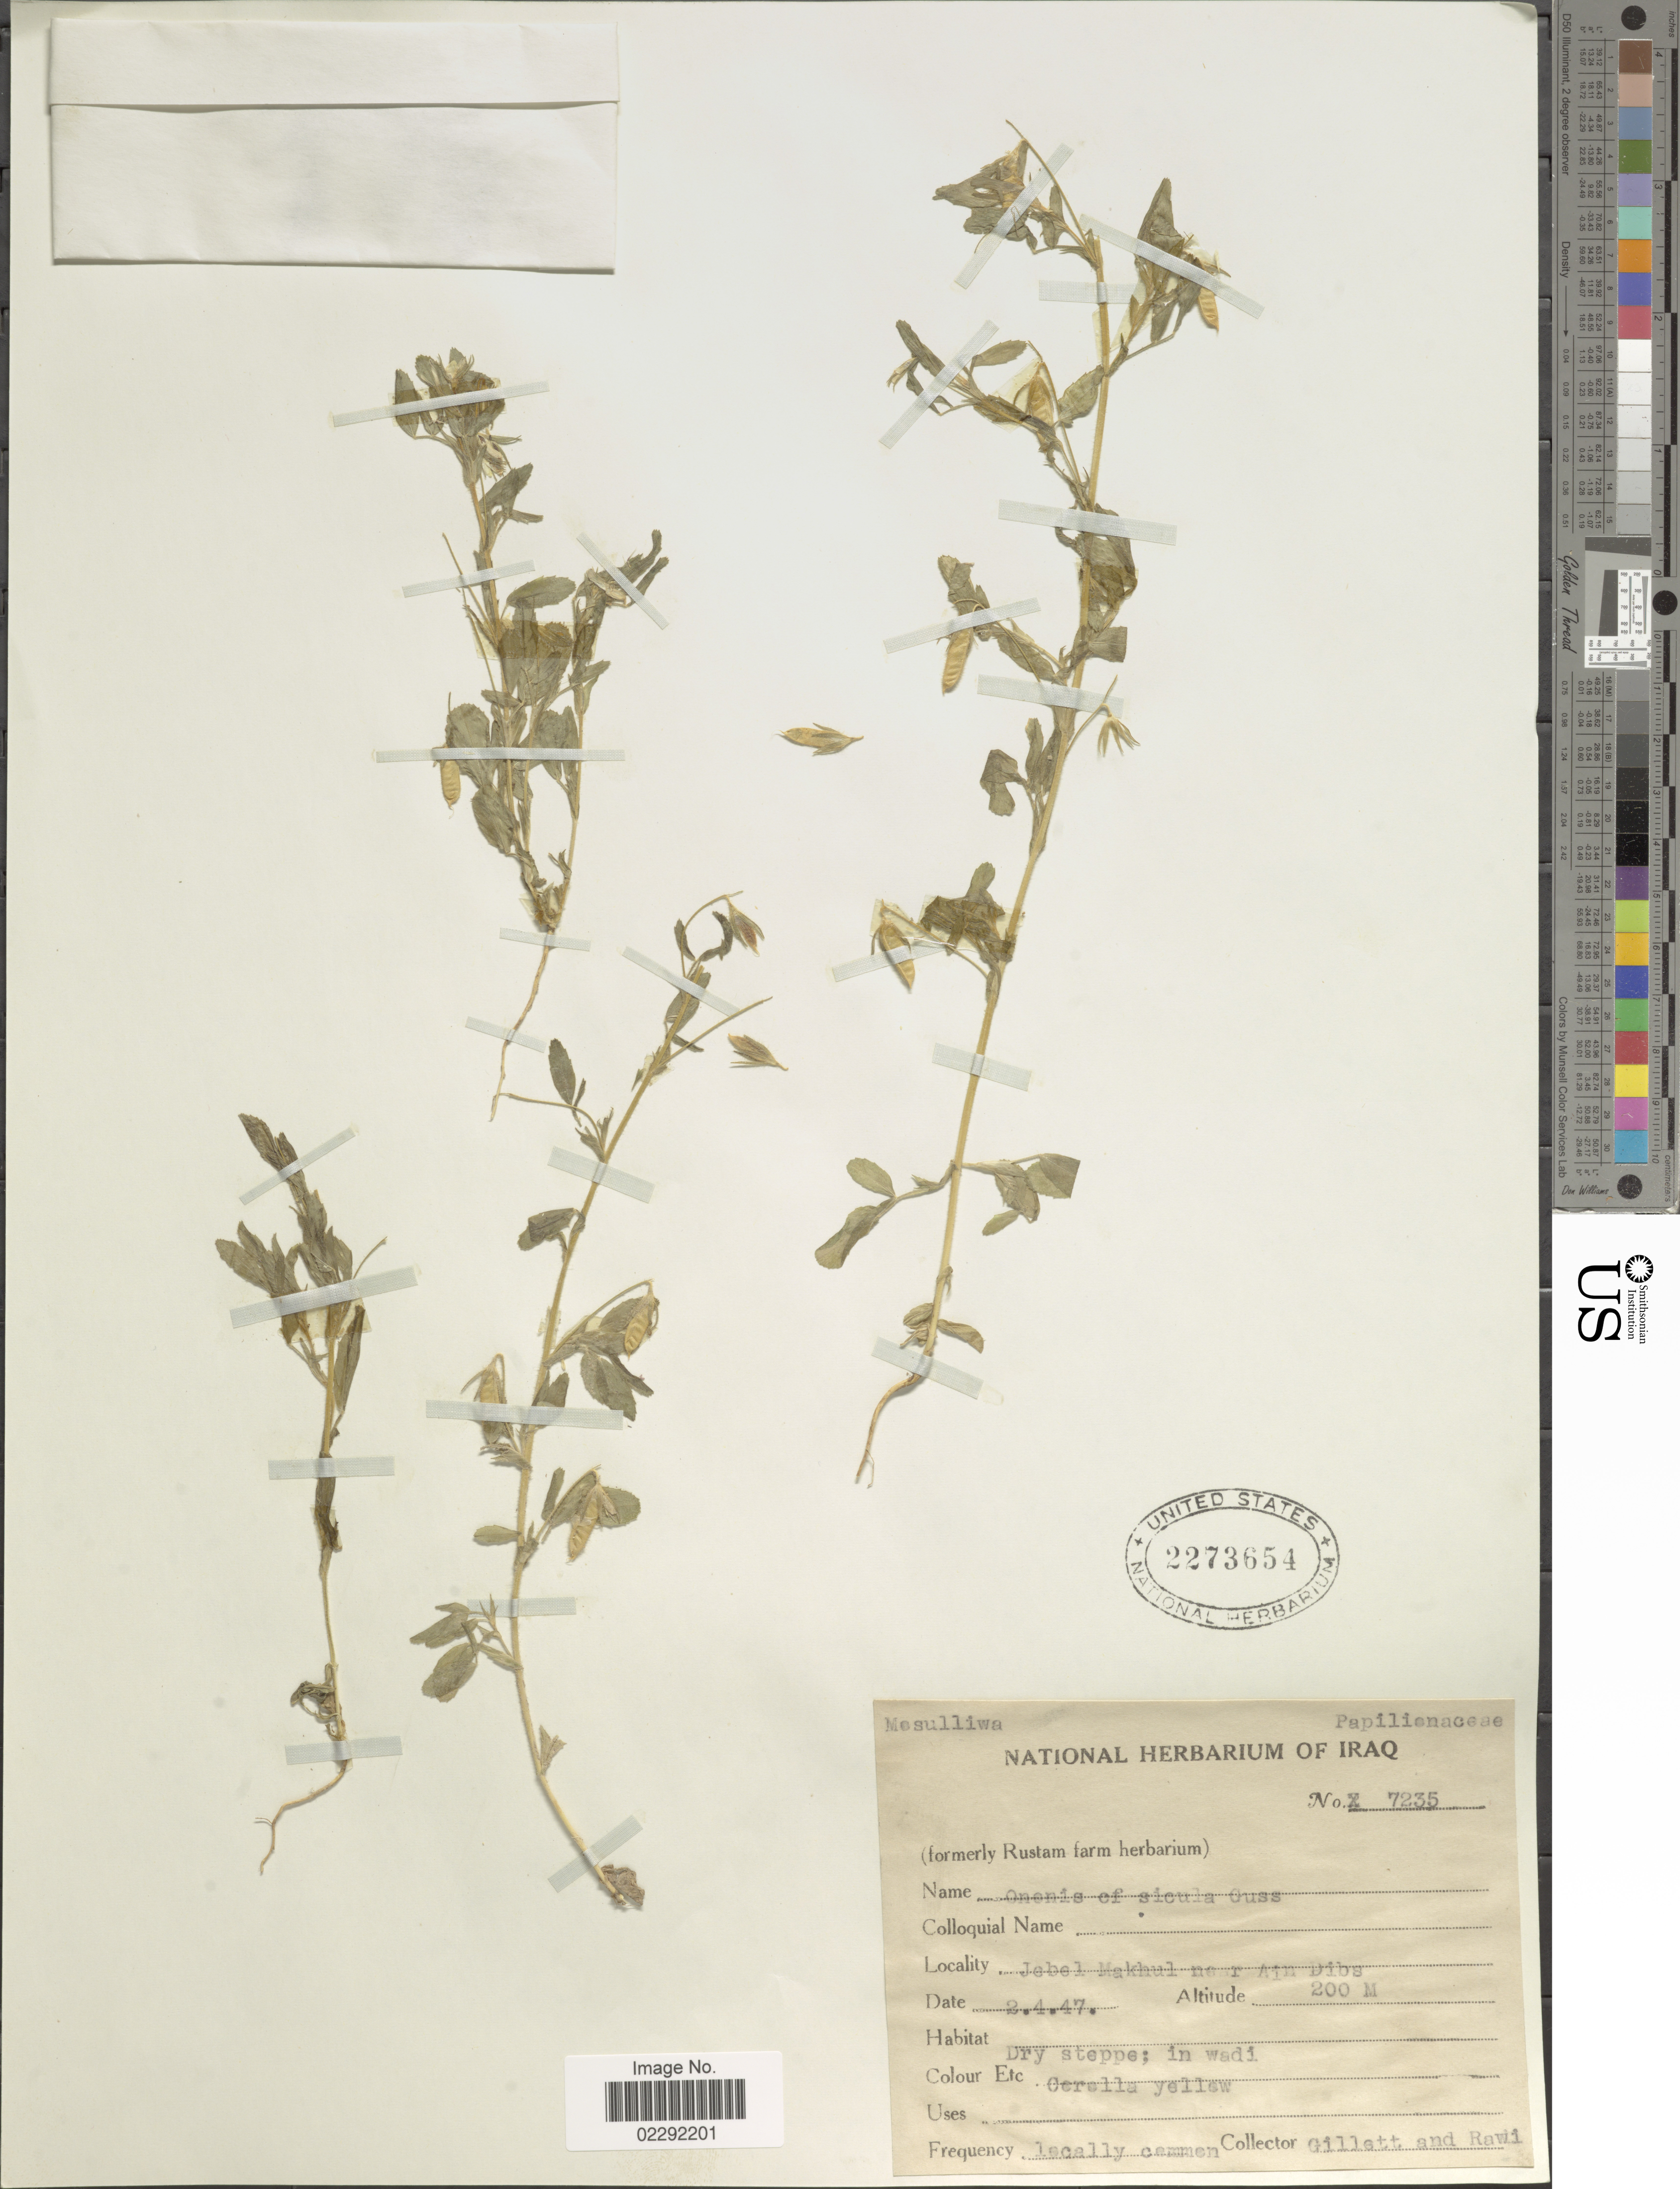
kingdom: Plantae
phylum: Tracheophyta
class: Magnoliopsida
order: Fabales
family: Fabaceae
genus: Ononis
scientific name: Ononis sicula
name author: Gussone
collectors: Gillett, -- & -. Rawi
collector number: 7235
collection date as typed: Transcribed d/m/y: 2/4/47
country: Iraq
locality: Mesulliwa. Jabel Makhul near Ain Dibs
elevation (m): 200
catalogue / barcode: US 2273654